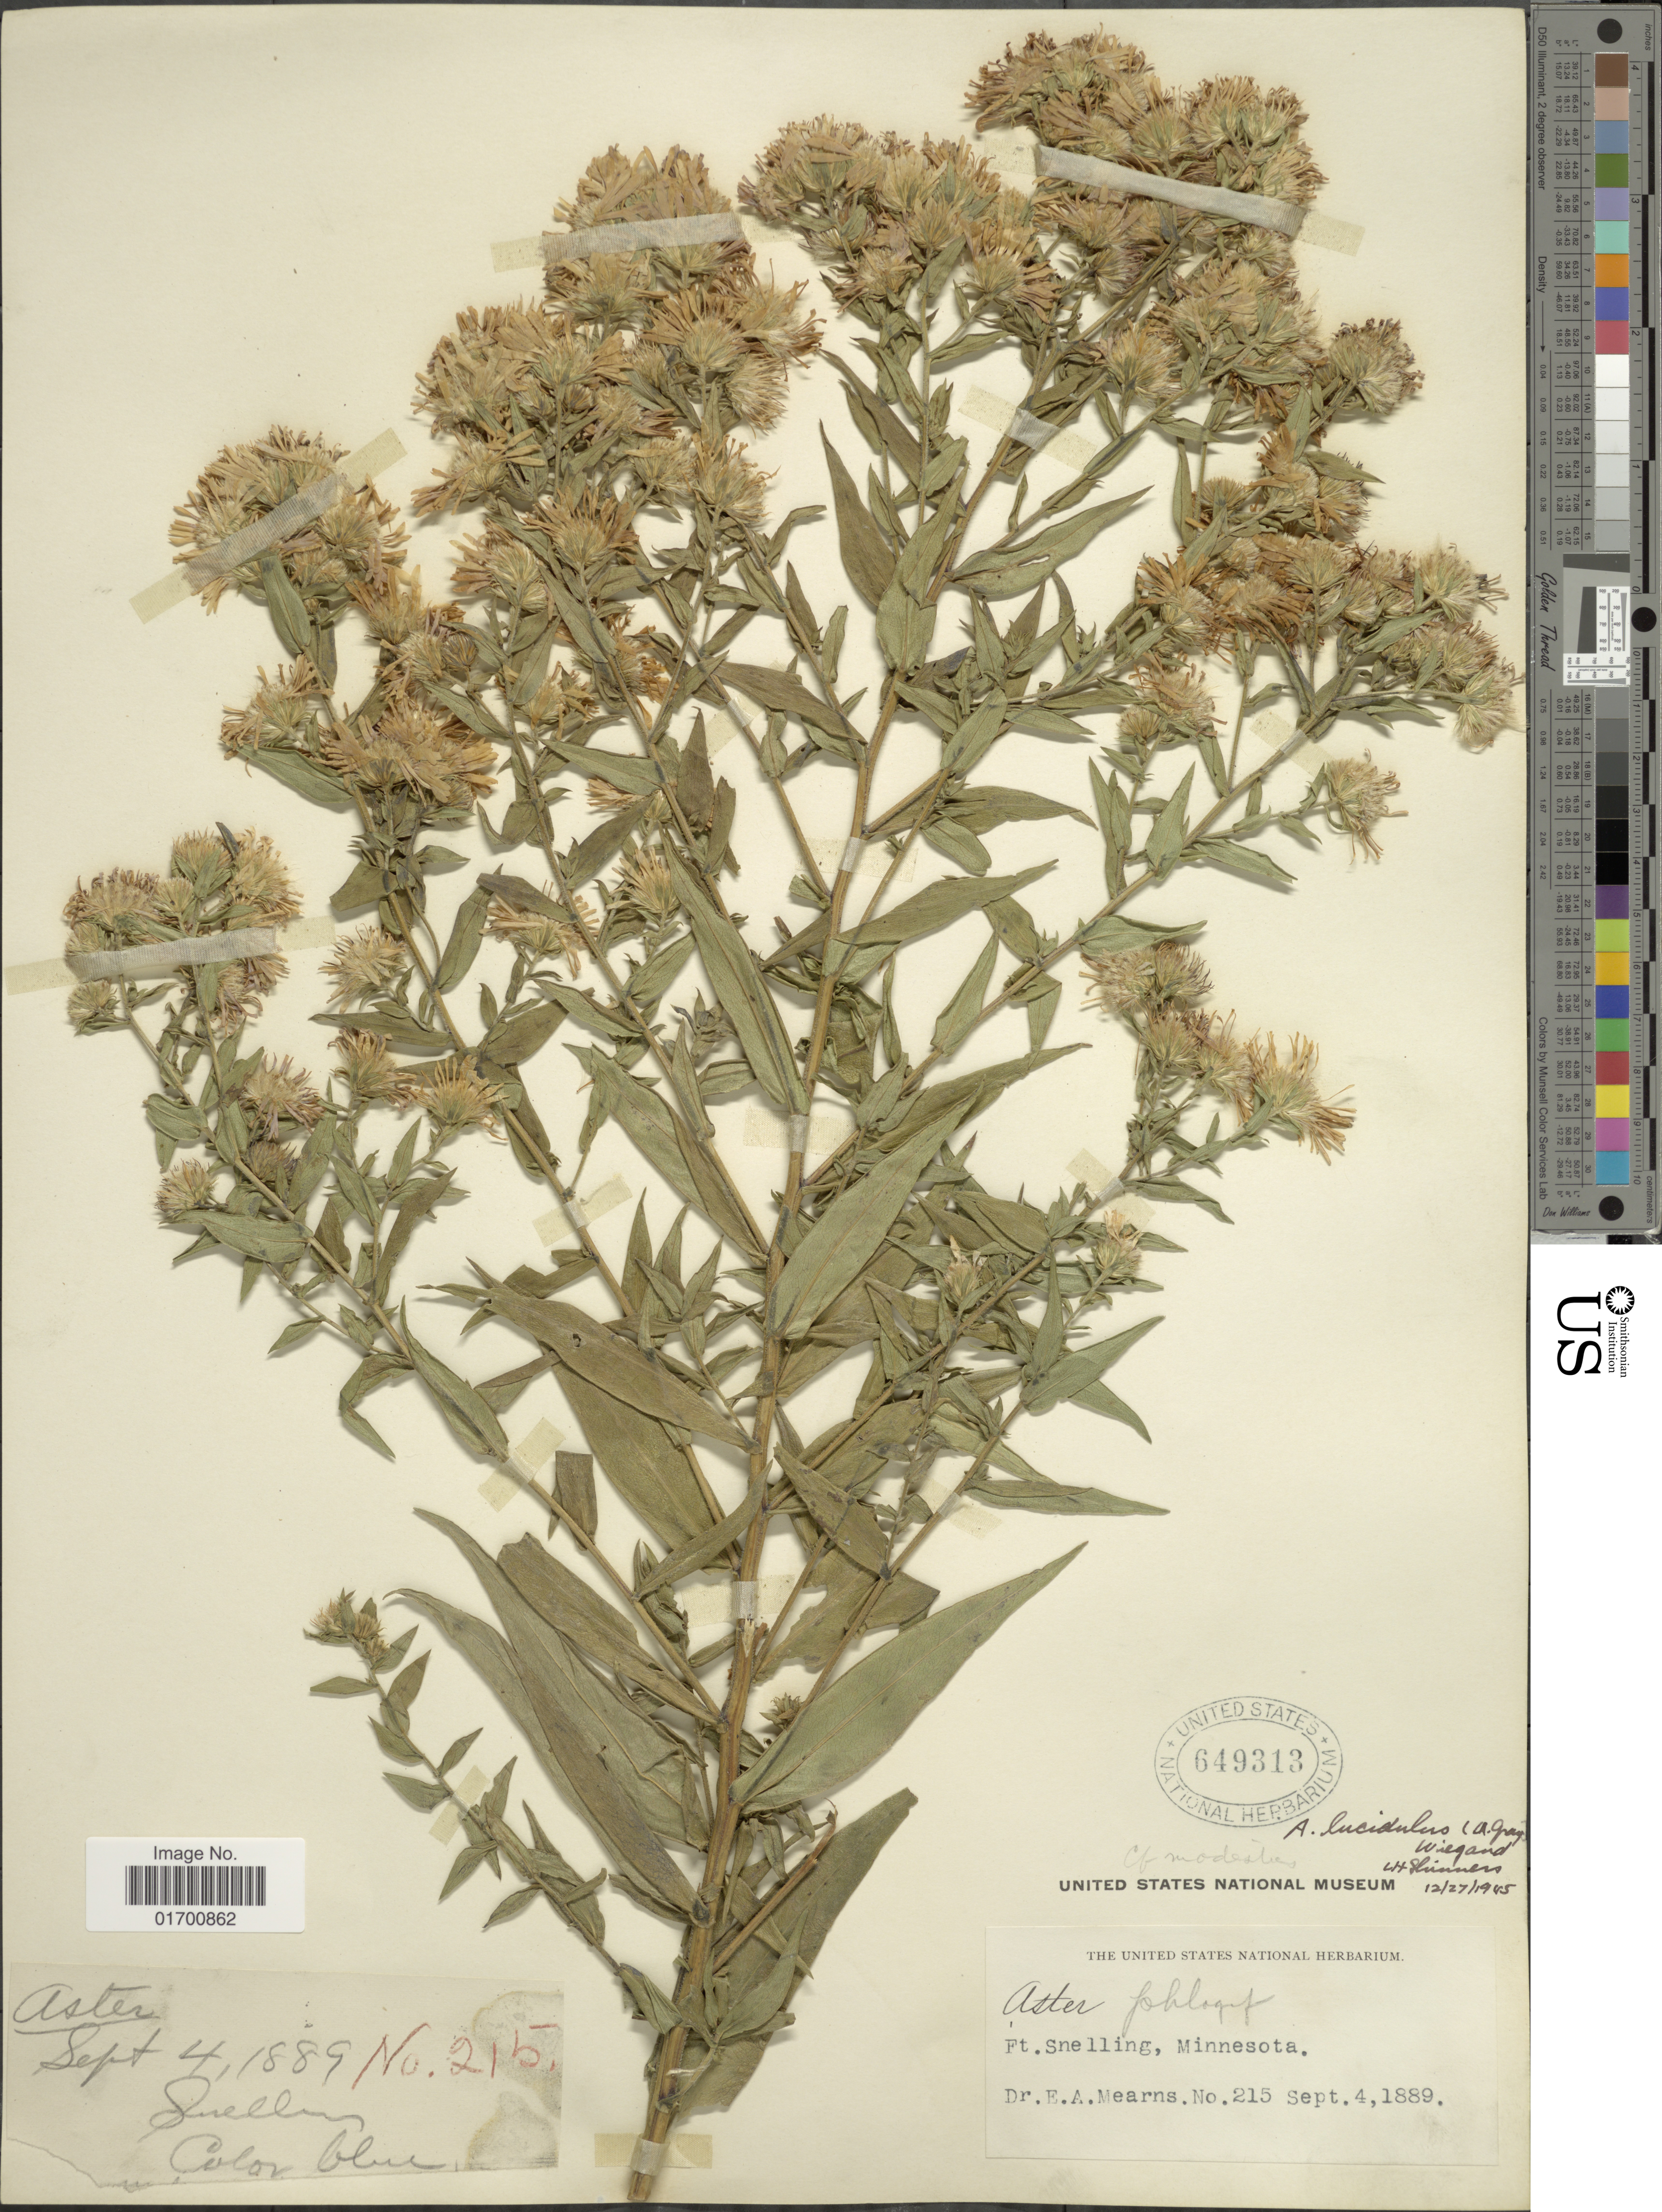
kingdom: Plantae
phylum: Tracheophyta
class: Magnoliopsida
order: Asterales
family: Asteraceae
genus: Symphyotrichum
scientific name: Symphyotrichum firmum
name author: (Nees) G.L. Nesom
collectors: E. A. Mearns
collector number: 215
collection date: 1889-09-04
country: United States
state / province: Minnesota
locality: Ft. Snelling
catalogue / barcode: US 649313